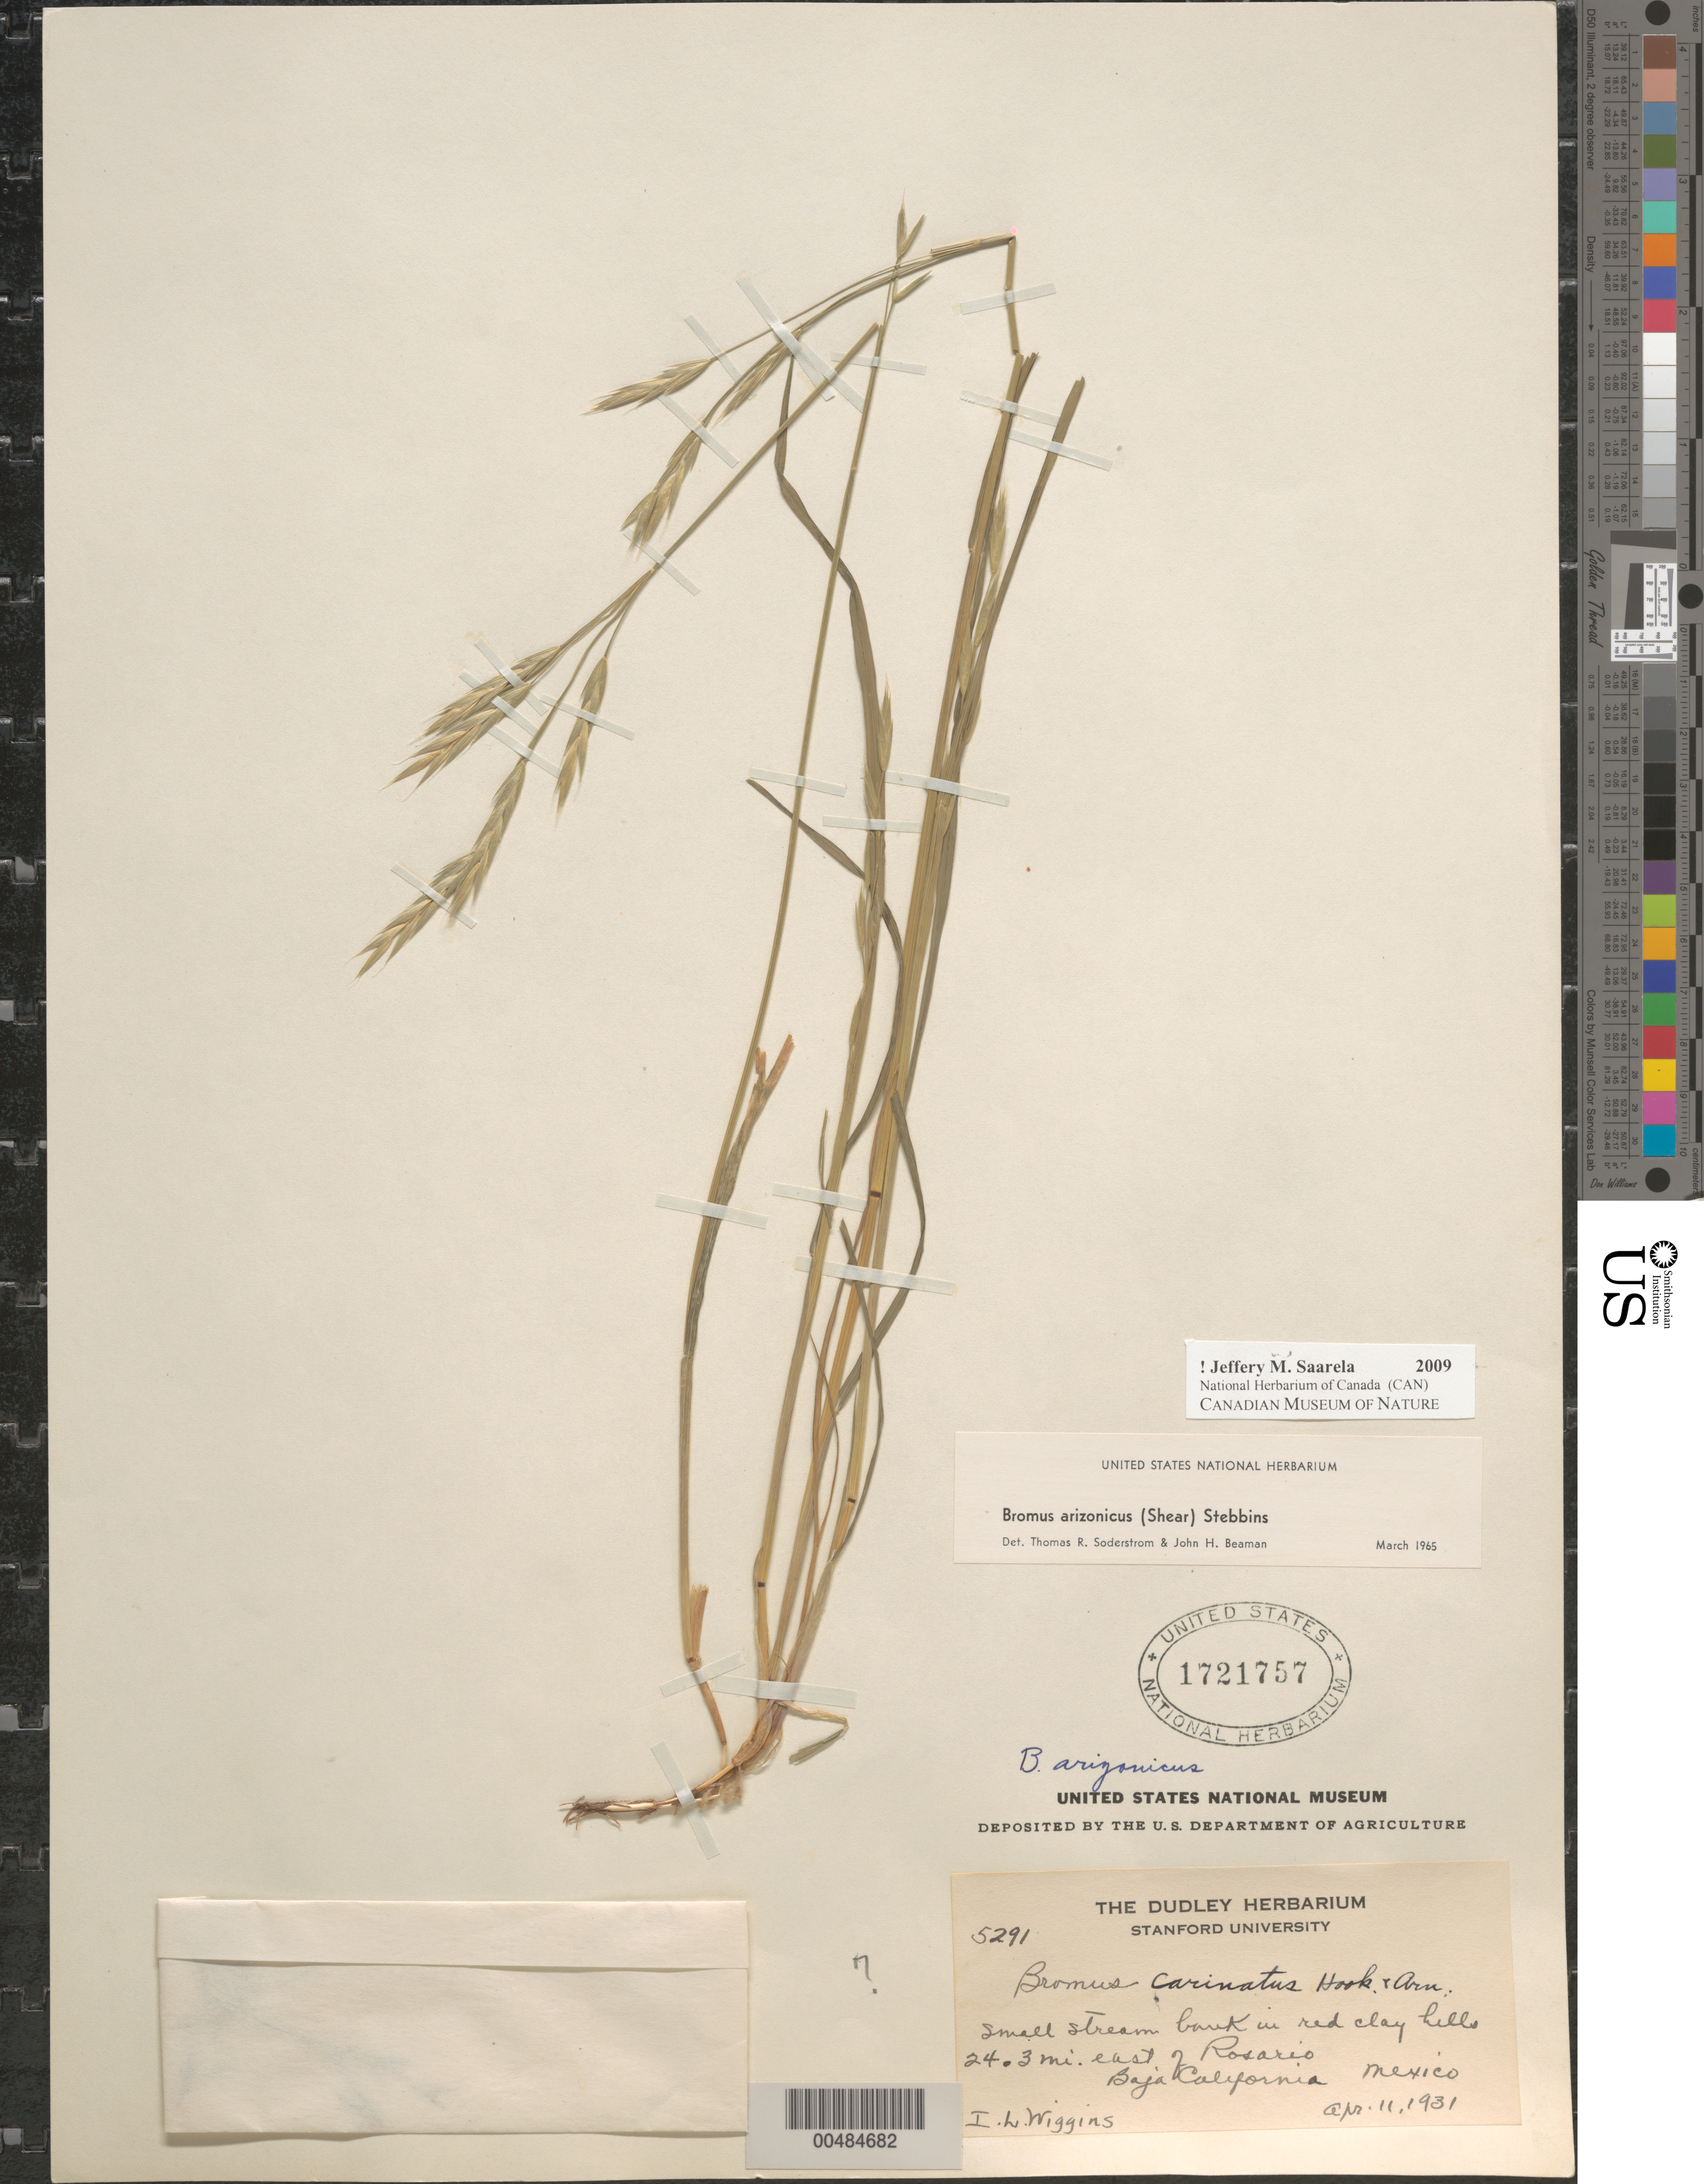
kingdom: Plantae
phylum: Tracheophyta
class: Liliopsida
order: Poales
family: Poaceae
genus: Bromus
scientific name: Bromus arizonicus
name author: (Shear) Stebbins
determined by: Soderstrom, T. R.; Beaman, J. H.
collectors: I. L. Wiggins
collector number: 5291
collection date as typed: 11 Apr 1931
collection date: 1931-04-11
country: Mexico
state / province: Baja California Norte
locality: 24.3 mi E of Rosario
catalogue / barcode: US 1721757